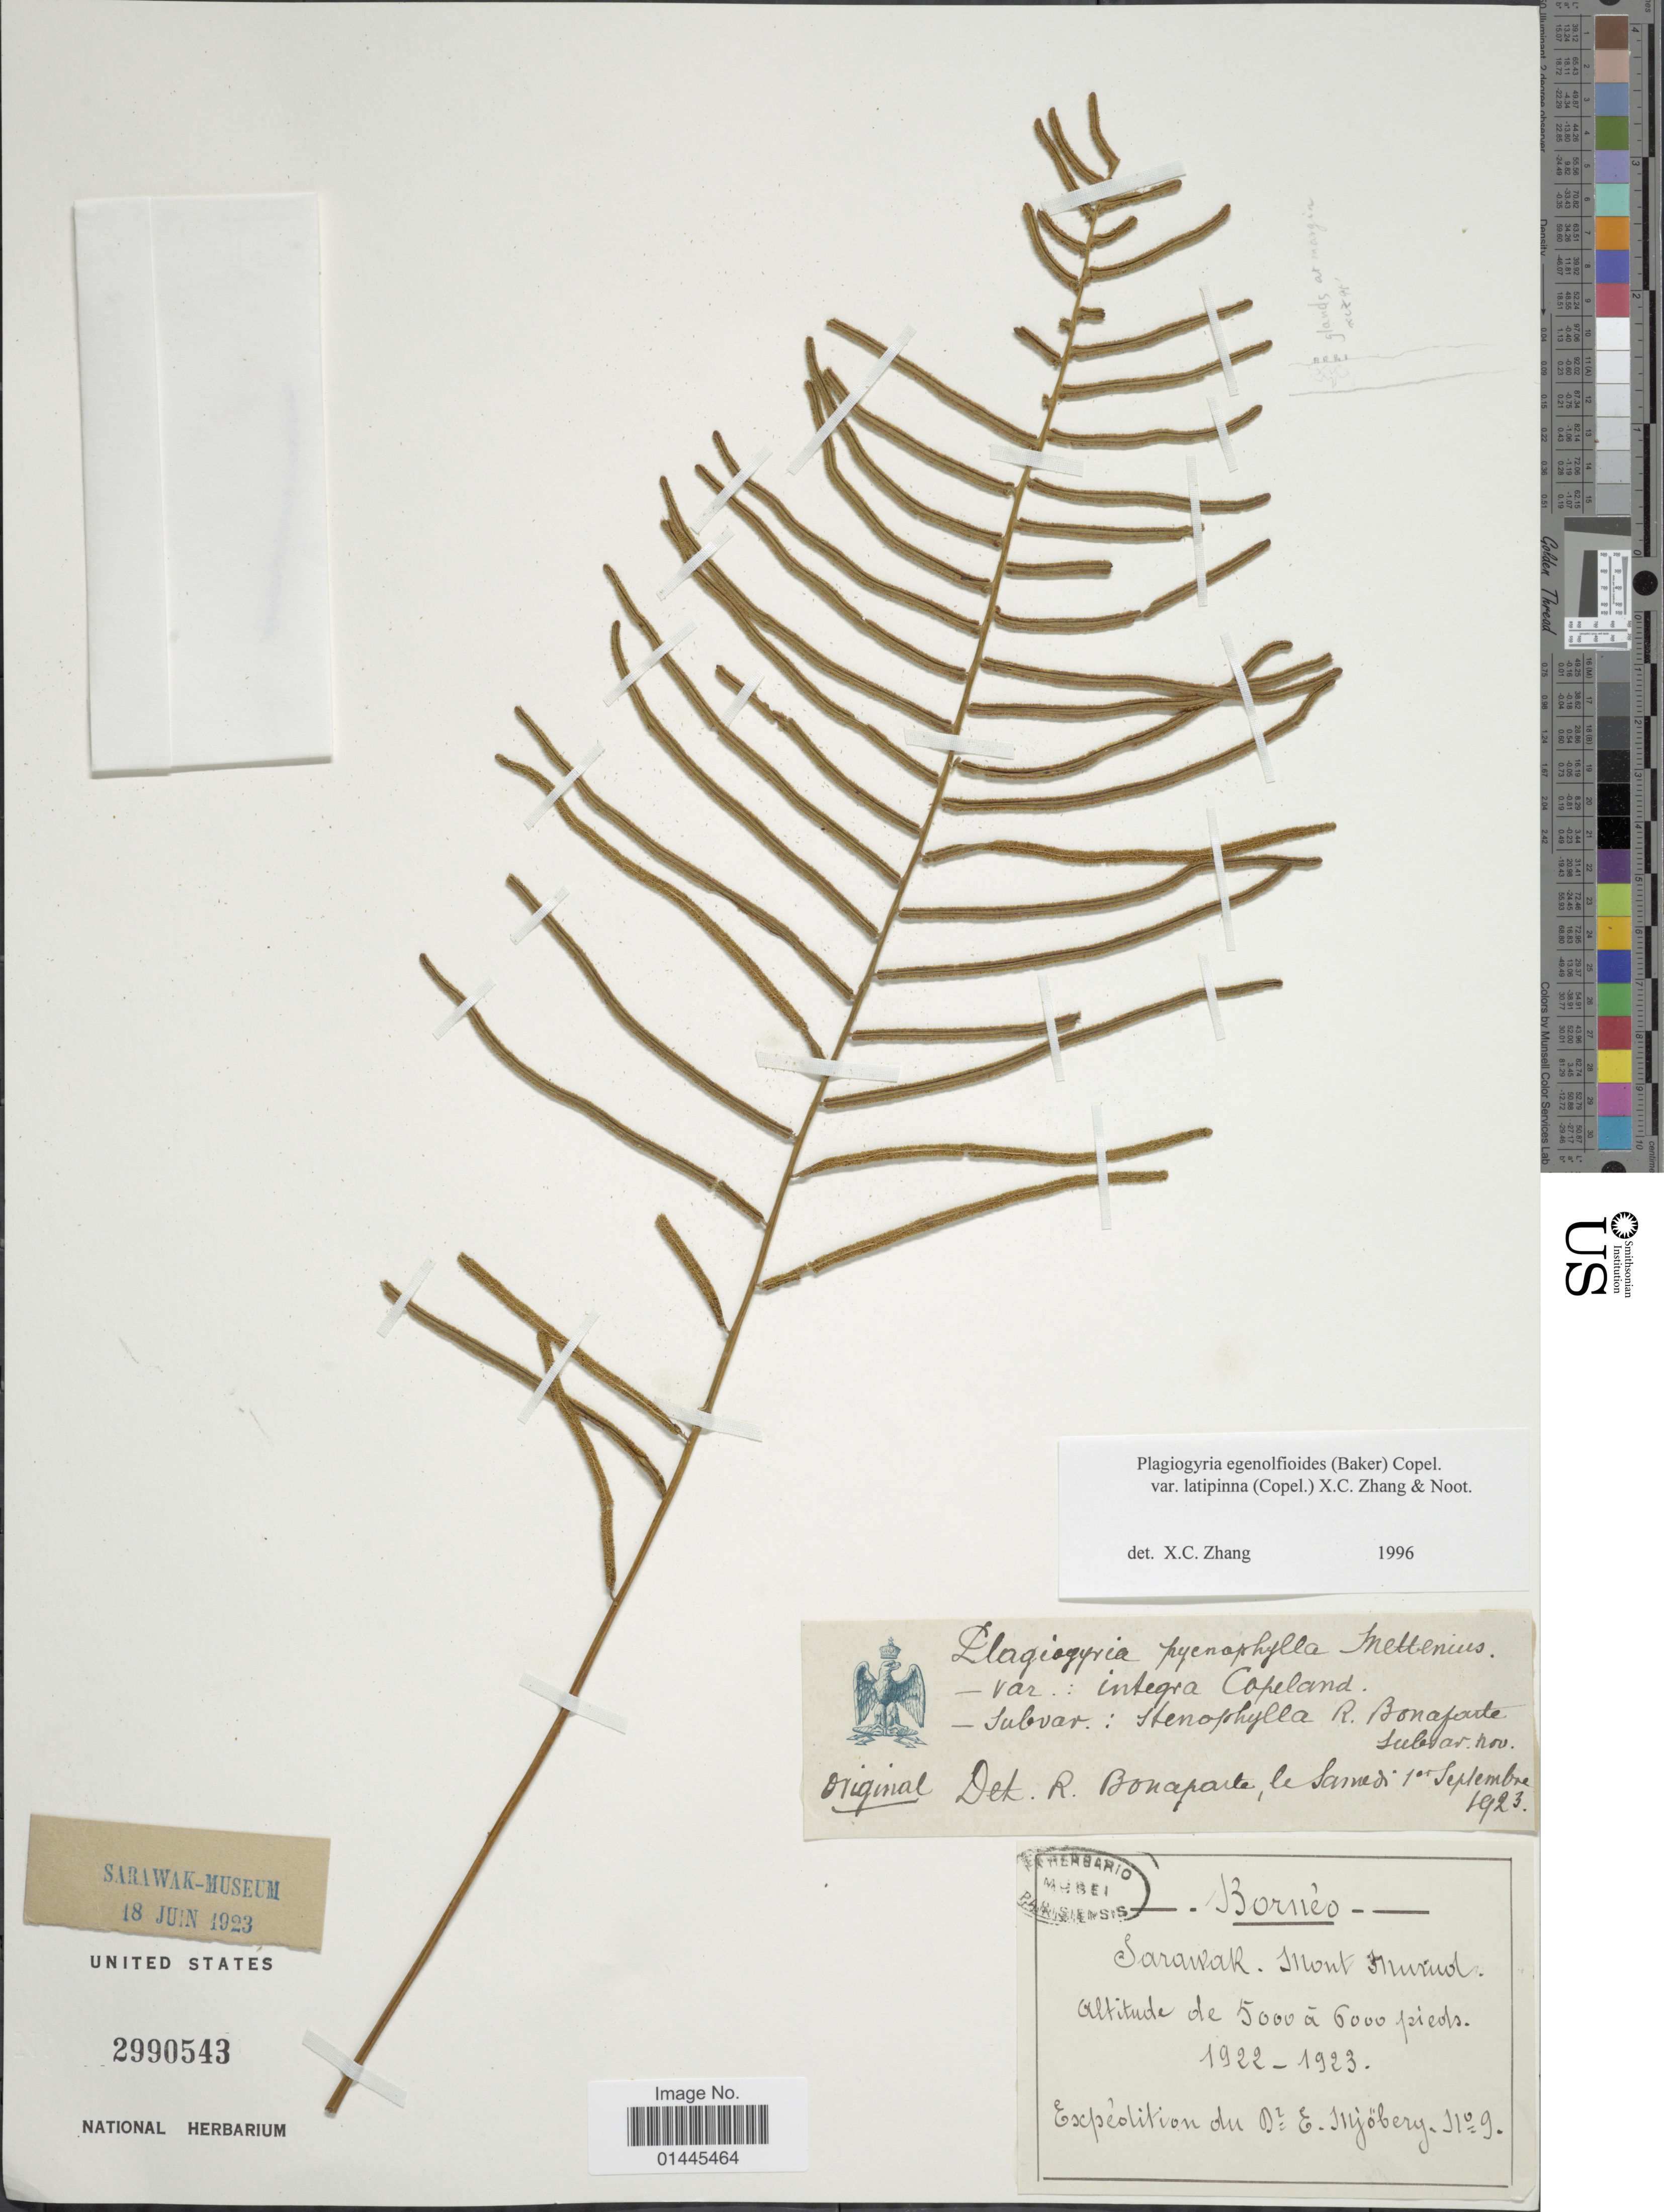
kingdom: Plantae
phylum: Tracheophyta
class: Polypodiopsida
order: Cyatheales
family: Plagiogyriaceae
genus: Plagiogyria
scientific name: Plagiogyria egenolfioides var. latipinna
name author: (Copel.) X.C. Zhang & Noot.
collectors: E. Myoberg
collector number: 9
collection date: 1922/1923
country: Malaysia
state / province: Sarawak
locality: Borneo, Mont Murud.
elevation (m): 1524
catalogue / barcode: US 2990543